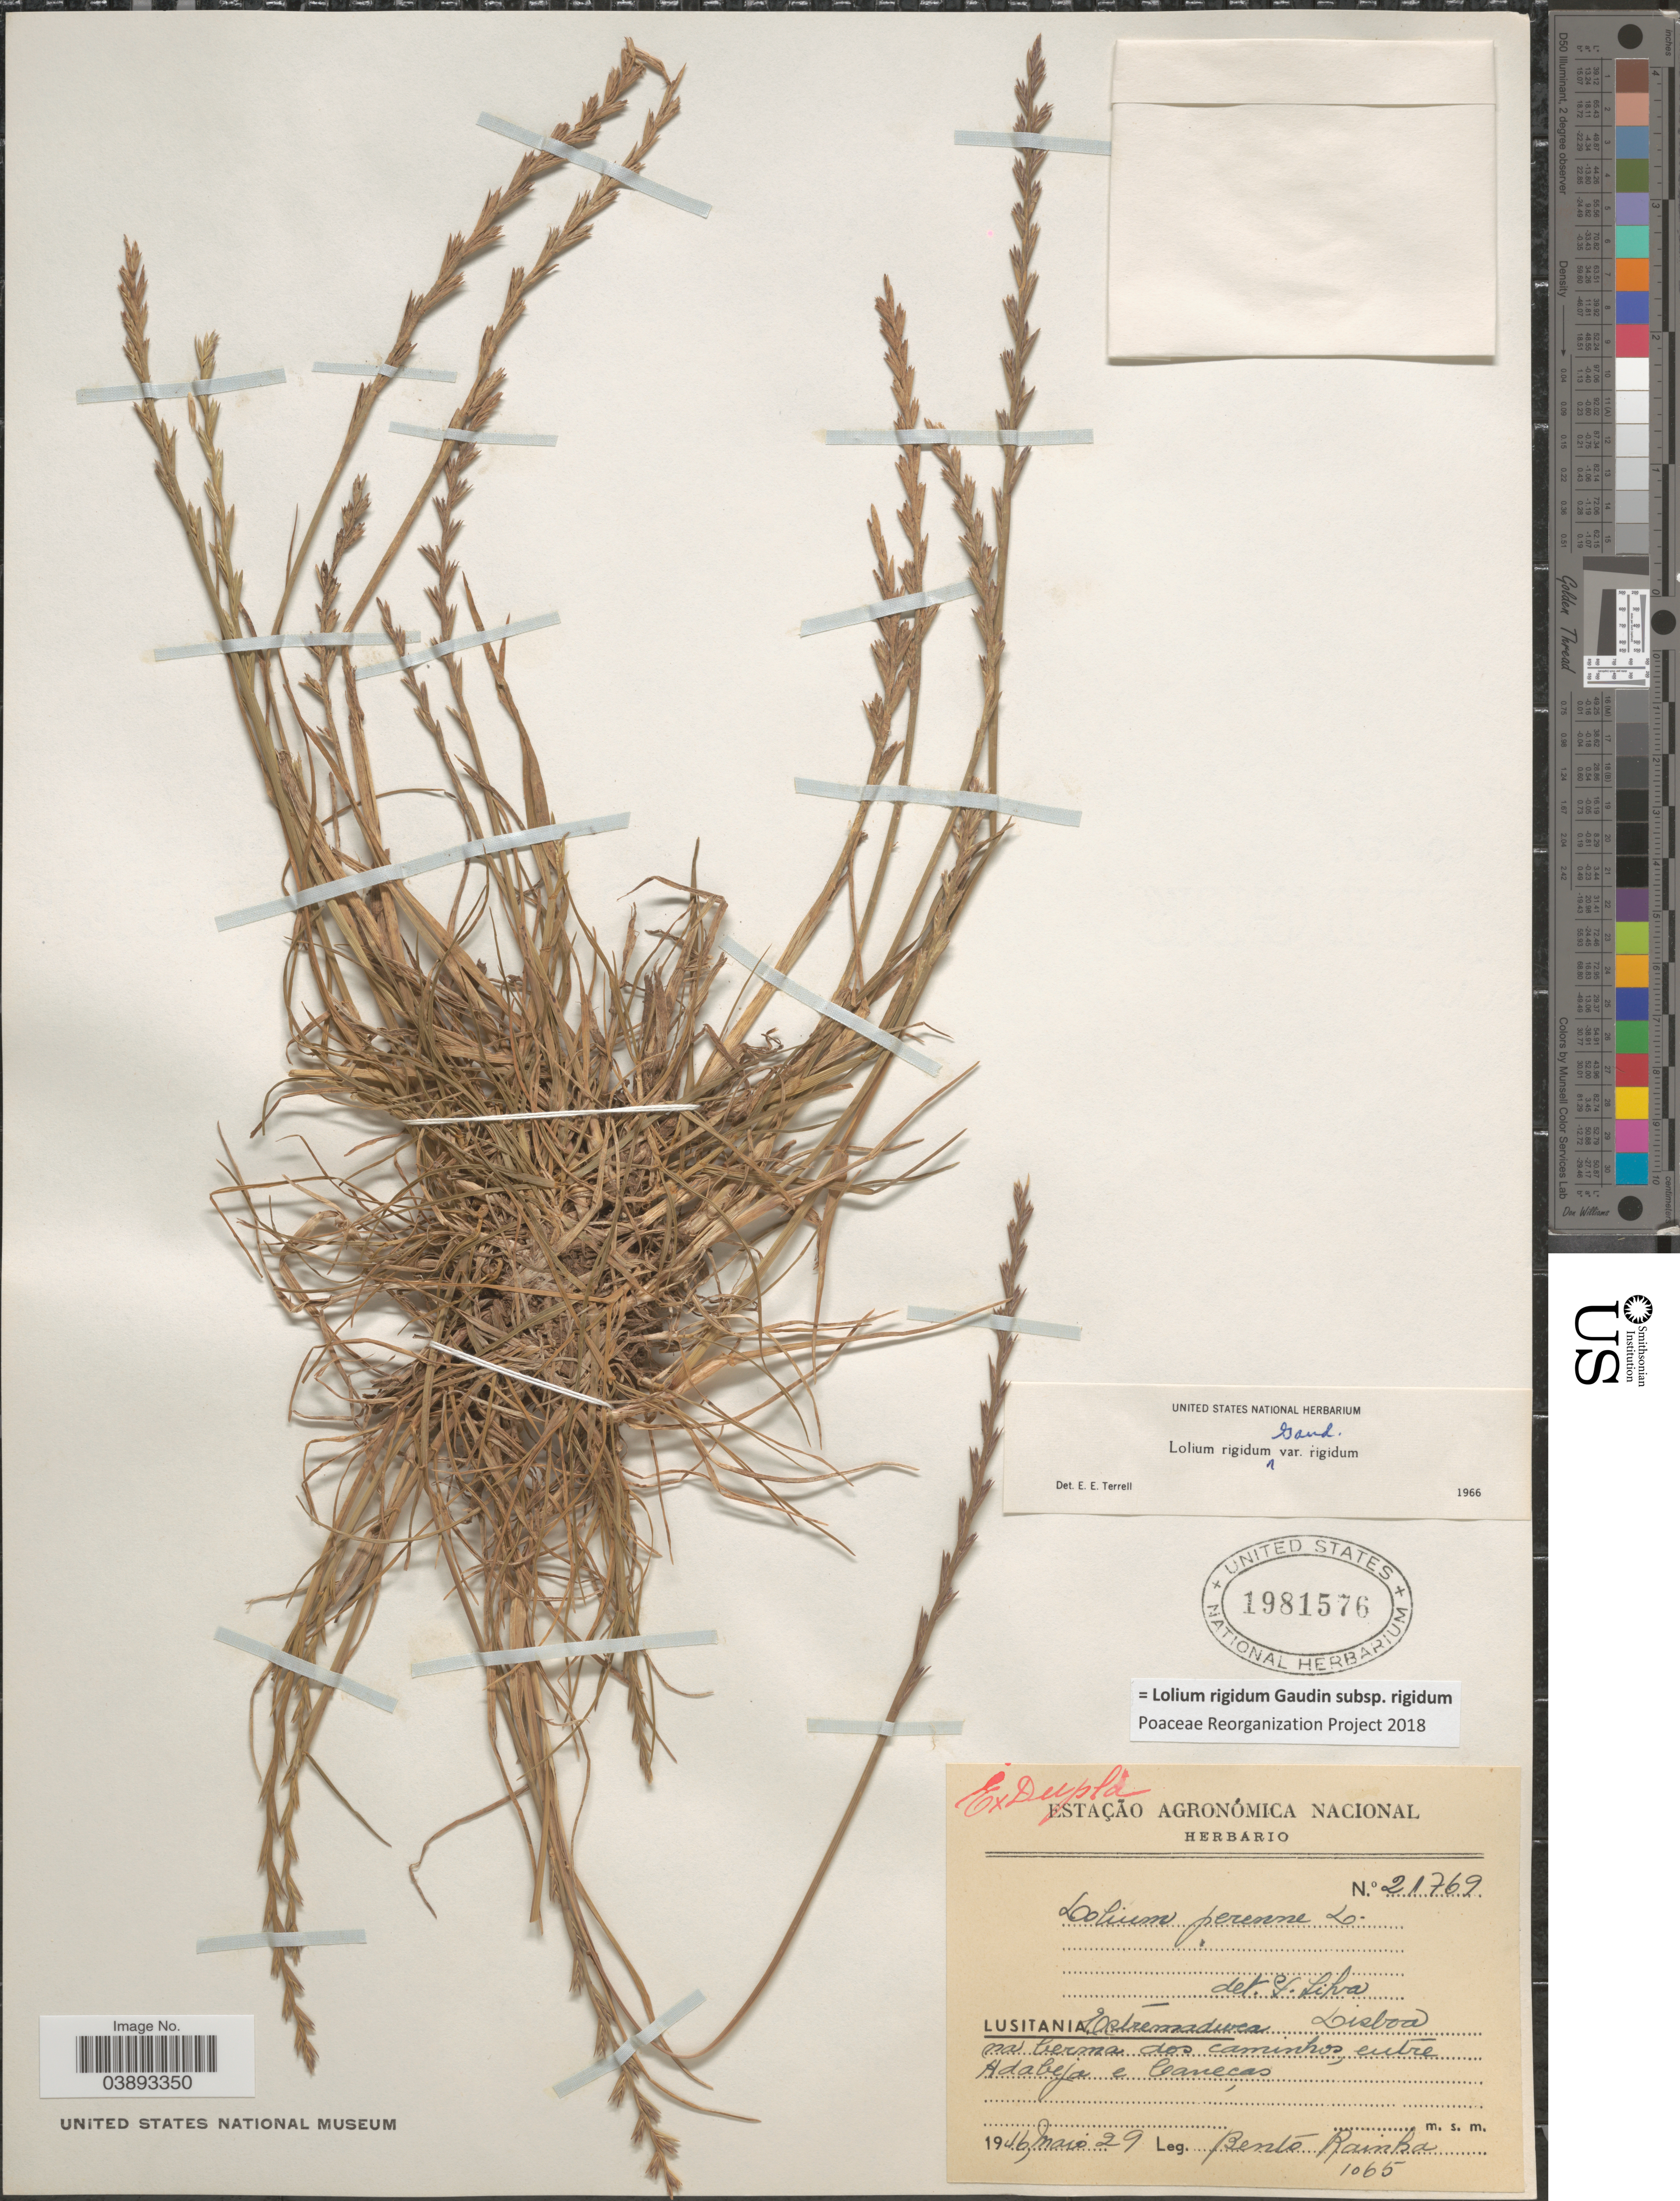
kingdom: Plantae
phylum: Tracheophyta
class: Liliopsida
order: Poales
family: Poaceae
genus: Lolium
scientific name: Lolium rigidum subsp. rigidum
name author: Gaudin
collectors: B. Rainha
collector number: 1065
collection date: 1946-05-29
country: Portugal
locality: Lusitania, Estremadura. Lisboa na berma dos caminhos, entre Adabeja e Canecas.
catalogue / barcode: US 1981576